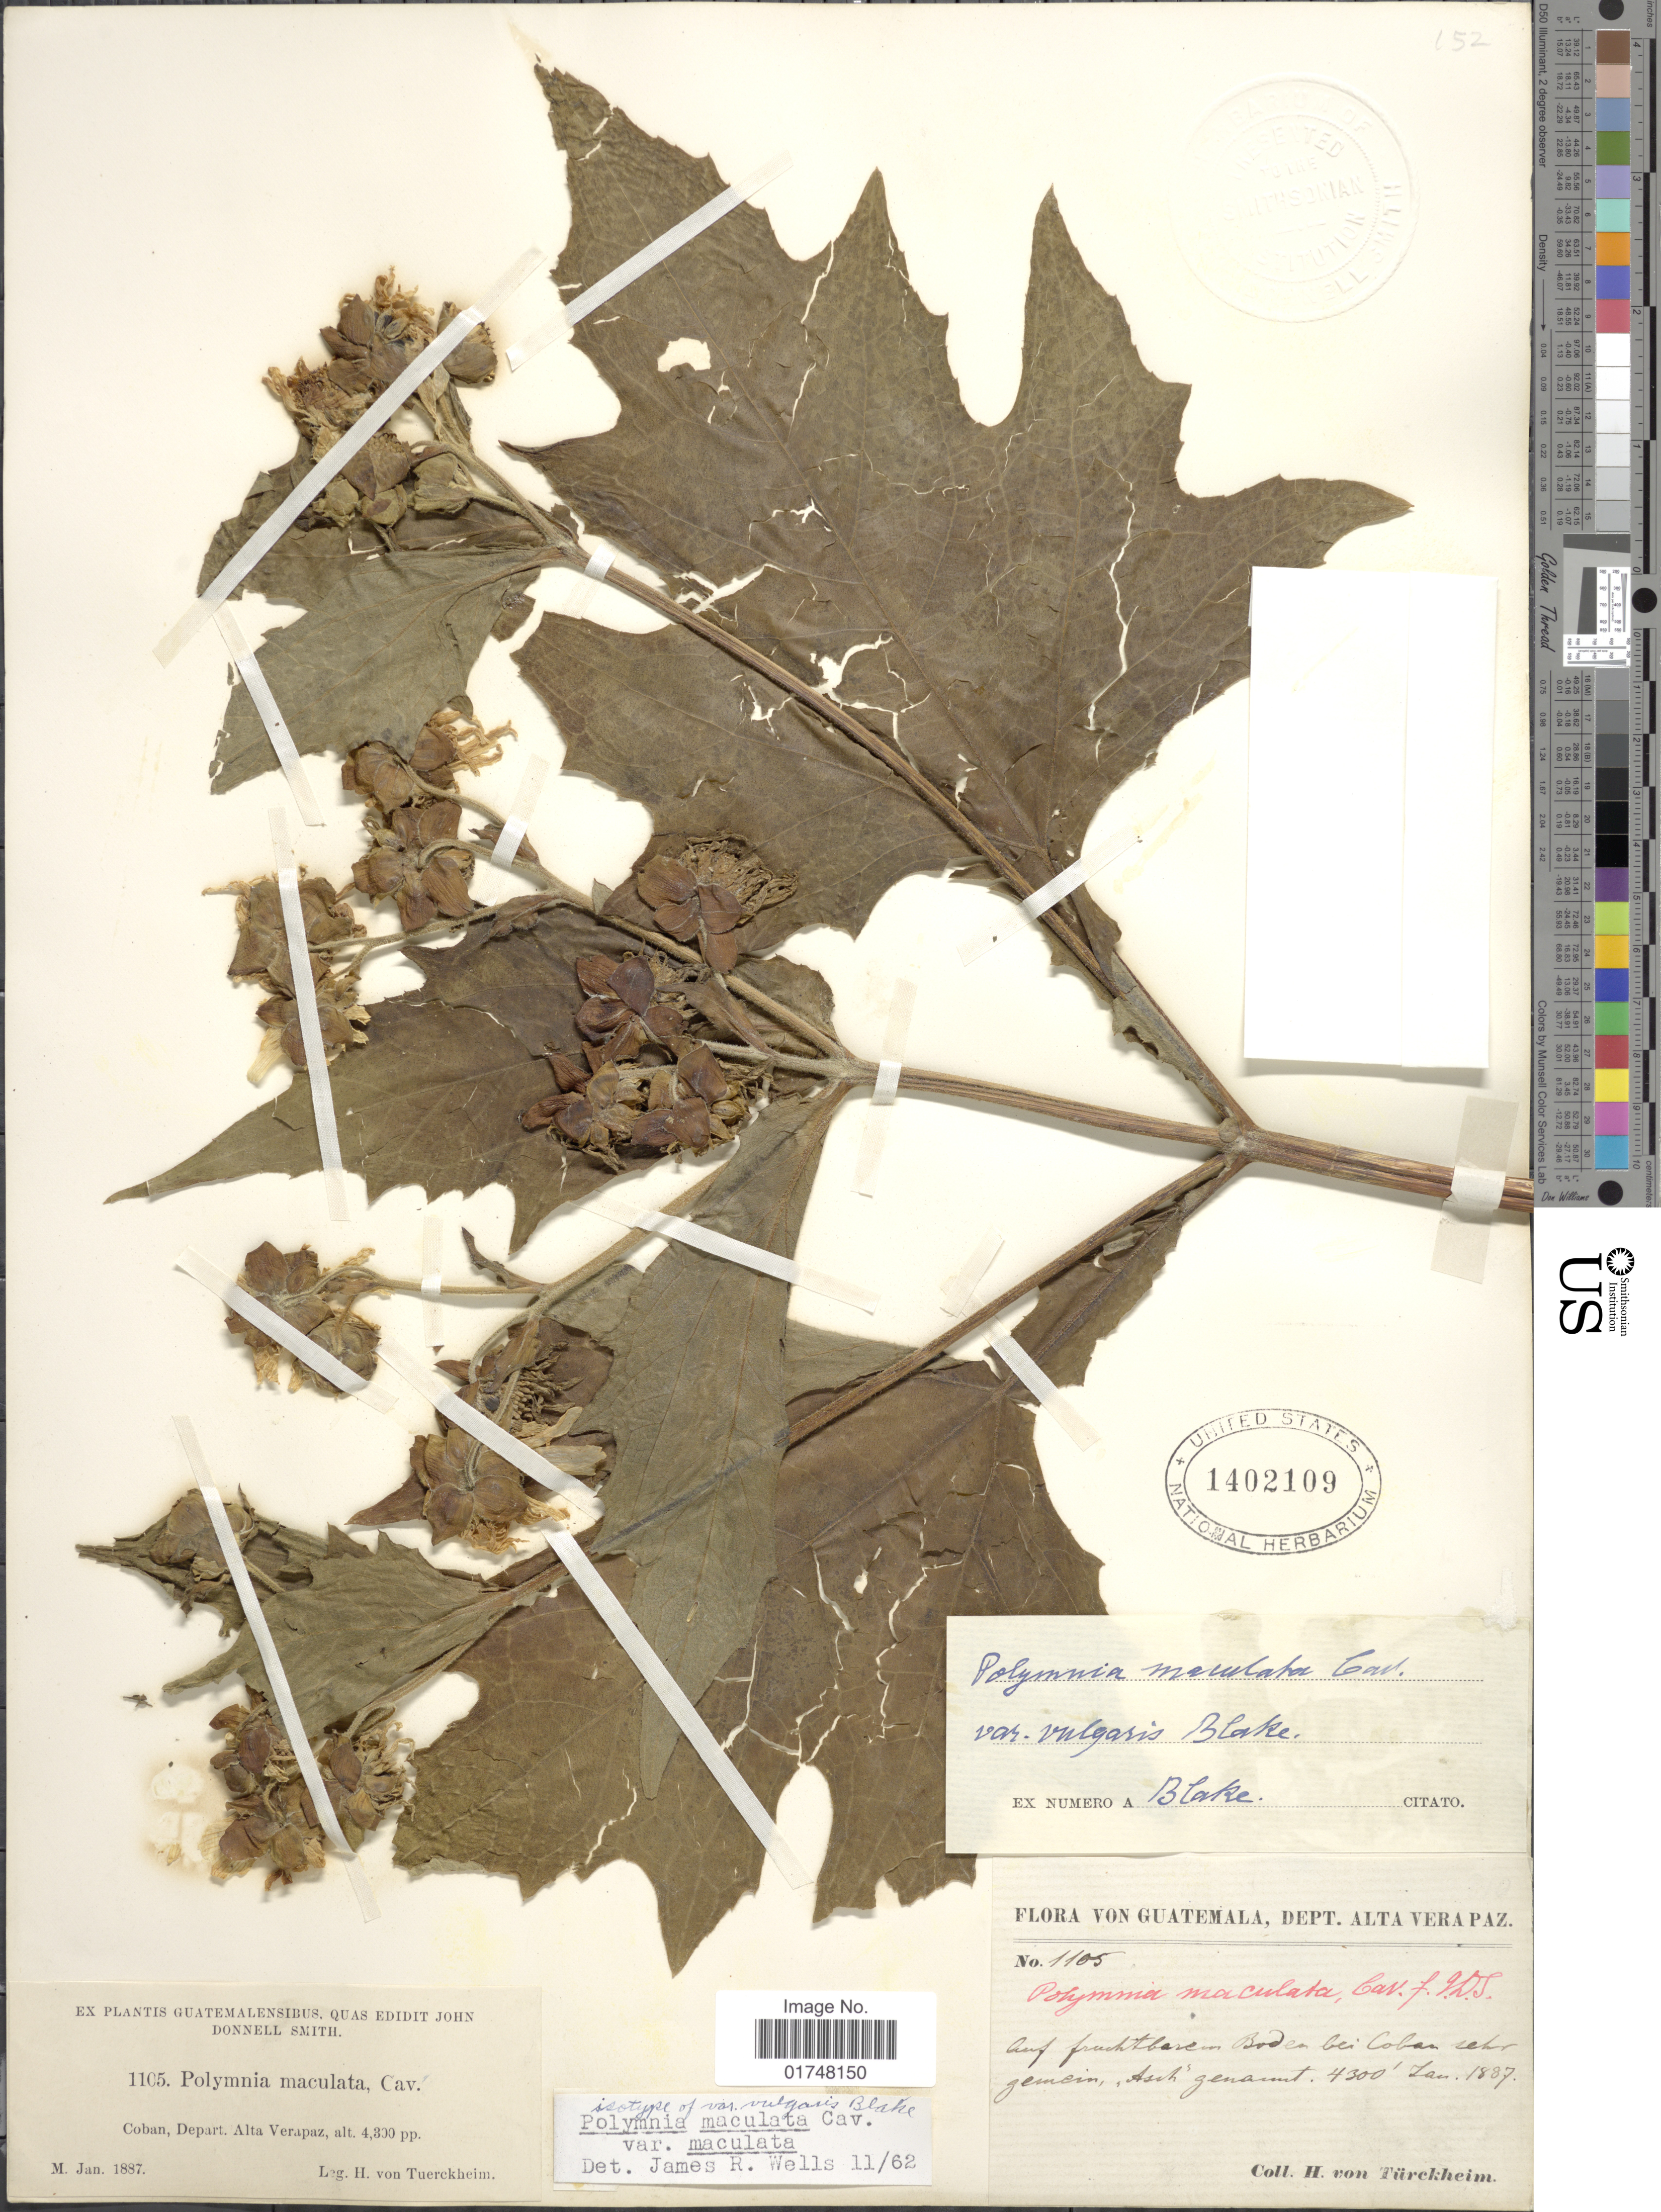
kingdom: Plantae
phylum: Tracheophyta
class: Magnoliopsida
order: Asterales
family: Asteraceae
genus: Smallanthus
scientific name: Smallanthus maculatus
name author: (Cav.) H. Rob.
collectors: H. von Türckheim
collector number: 1105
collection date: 1887-01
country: Guatemala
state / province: Alta Verapaz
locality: Coban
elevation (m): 1311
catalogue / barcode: US 1402109